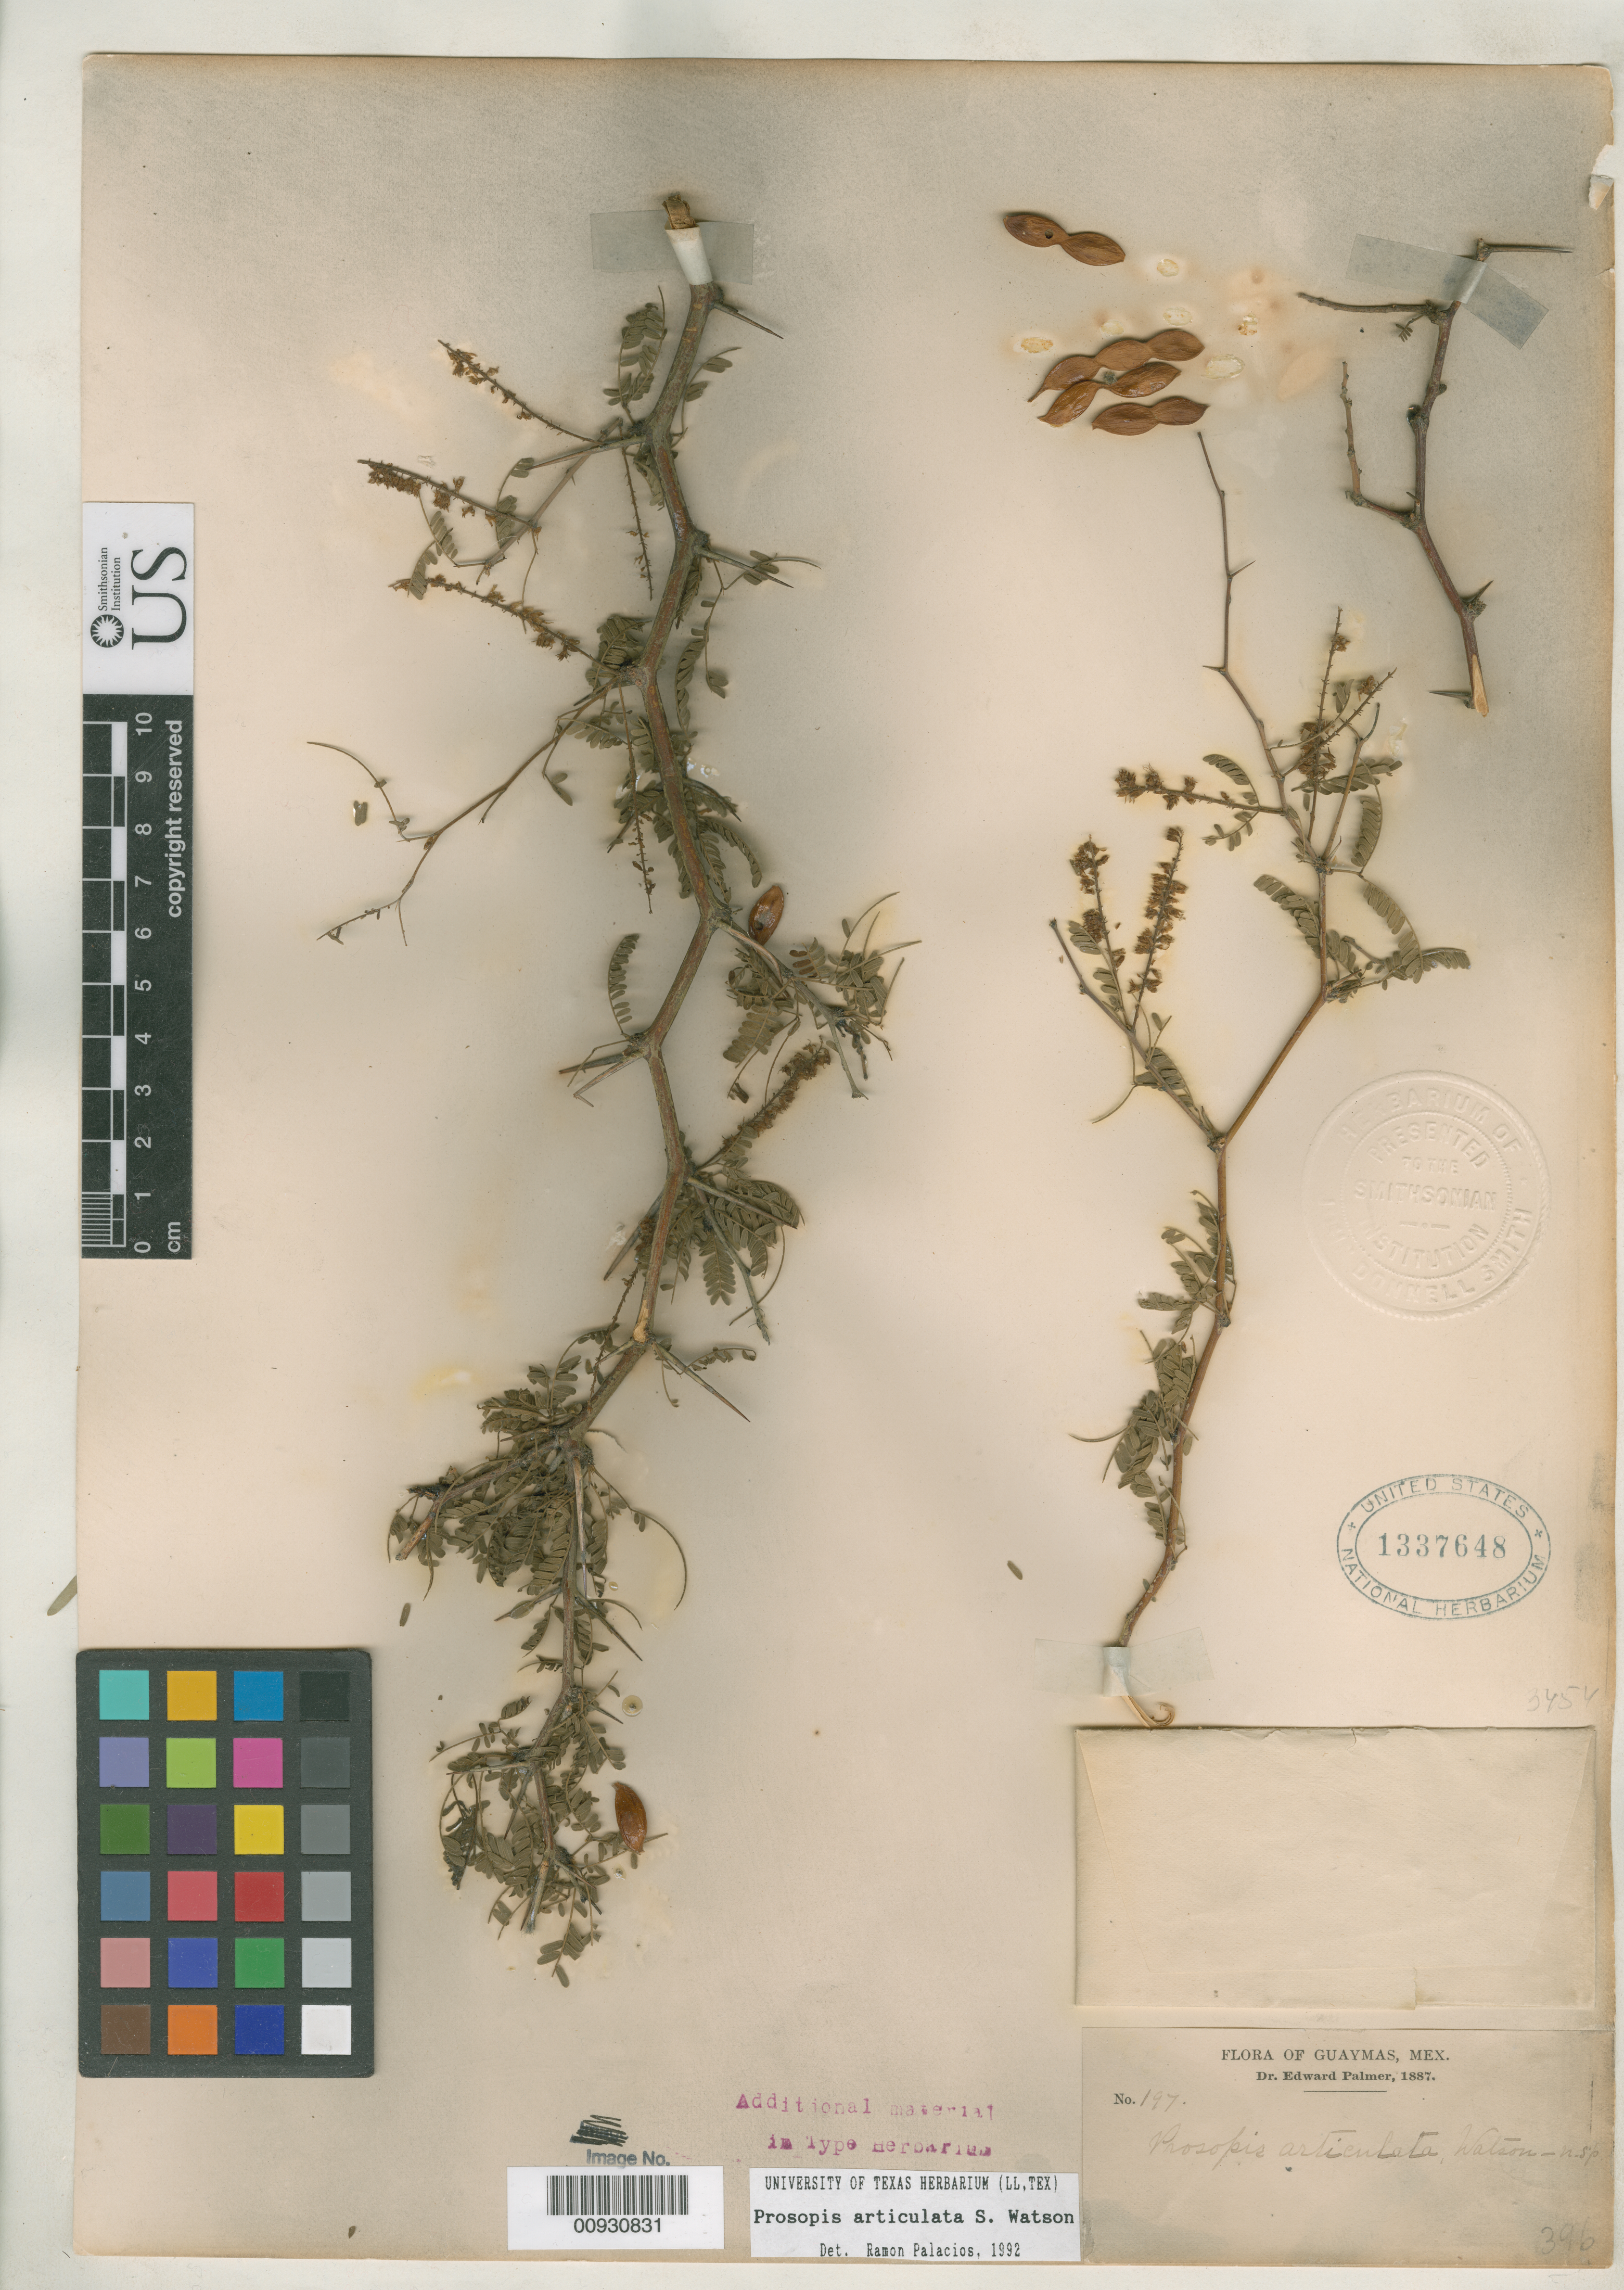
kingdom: Plantae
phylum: Tracheophyta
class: Magnoliopsida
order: Fabales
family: Fabaceae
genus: Prosopis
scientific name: Prosopis articulata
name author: S. Watson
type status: Isotype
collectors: E. Palmer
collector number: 197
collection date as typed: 1887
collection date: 1887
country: Mexico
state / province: Sonora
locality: Guaymas.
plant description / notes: Holotype is at GH as cited by Burkart (1976).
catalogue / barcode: US 1337648